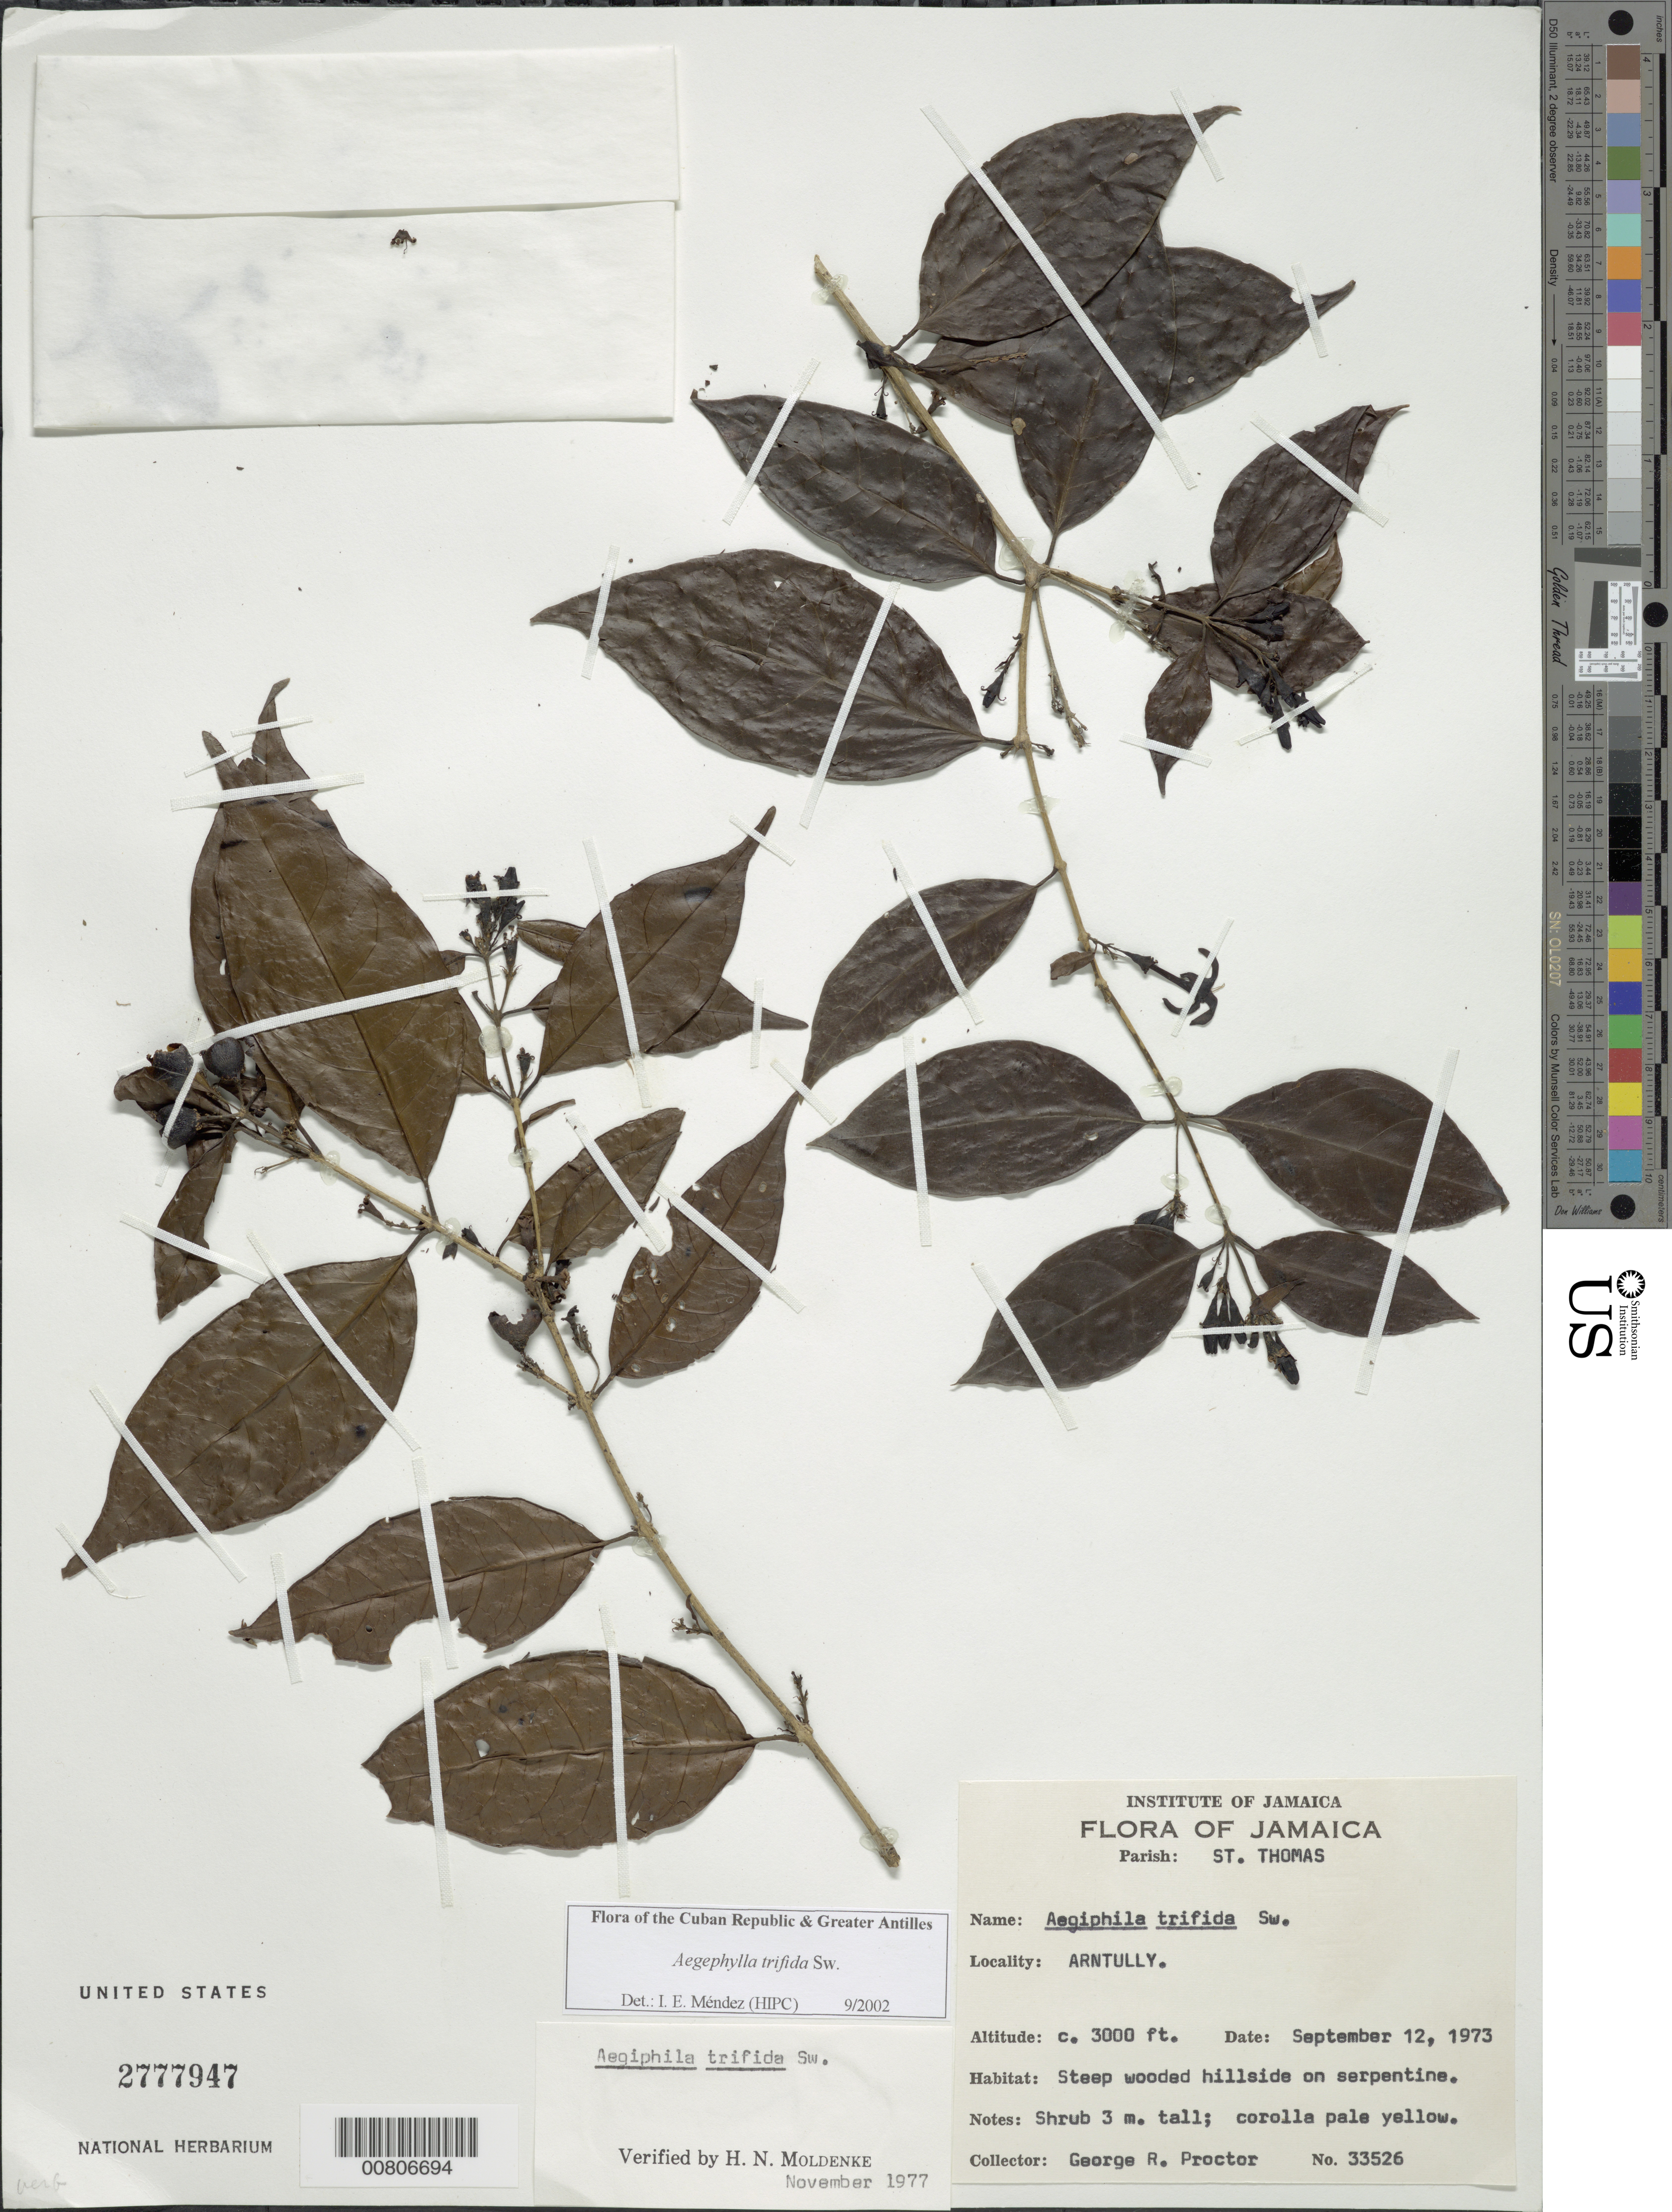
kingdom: Plantae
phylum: Tracheophyta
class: Magnoliopsida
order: Lamiales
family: Lamiaceae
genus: Aegiphila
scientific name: Aegiphila trifida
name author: Sw.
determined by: Méndez, Isidro E., (HIPC)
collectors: G. R. Proctor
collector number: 33526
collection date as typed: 12 Sep 1973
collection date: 1973-09-12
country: Jamaica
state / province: Saint Thomas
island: Jamaica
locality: Arntully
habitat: Steep wooded hillside on serpentine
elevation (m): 914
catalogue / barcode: US 2777947